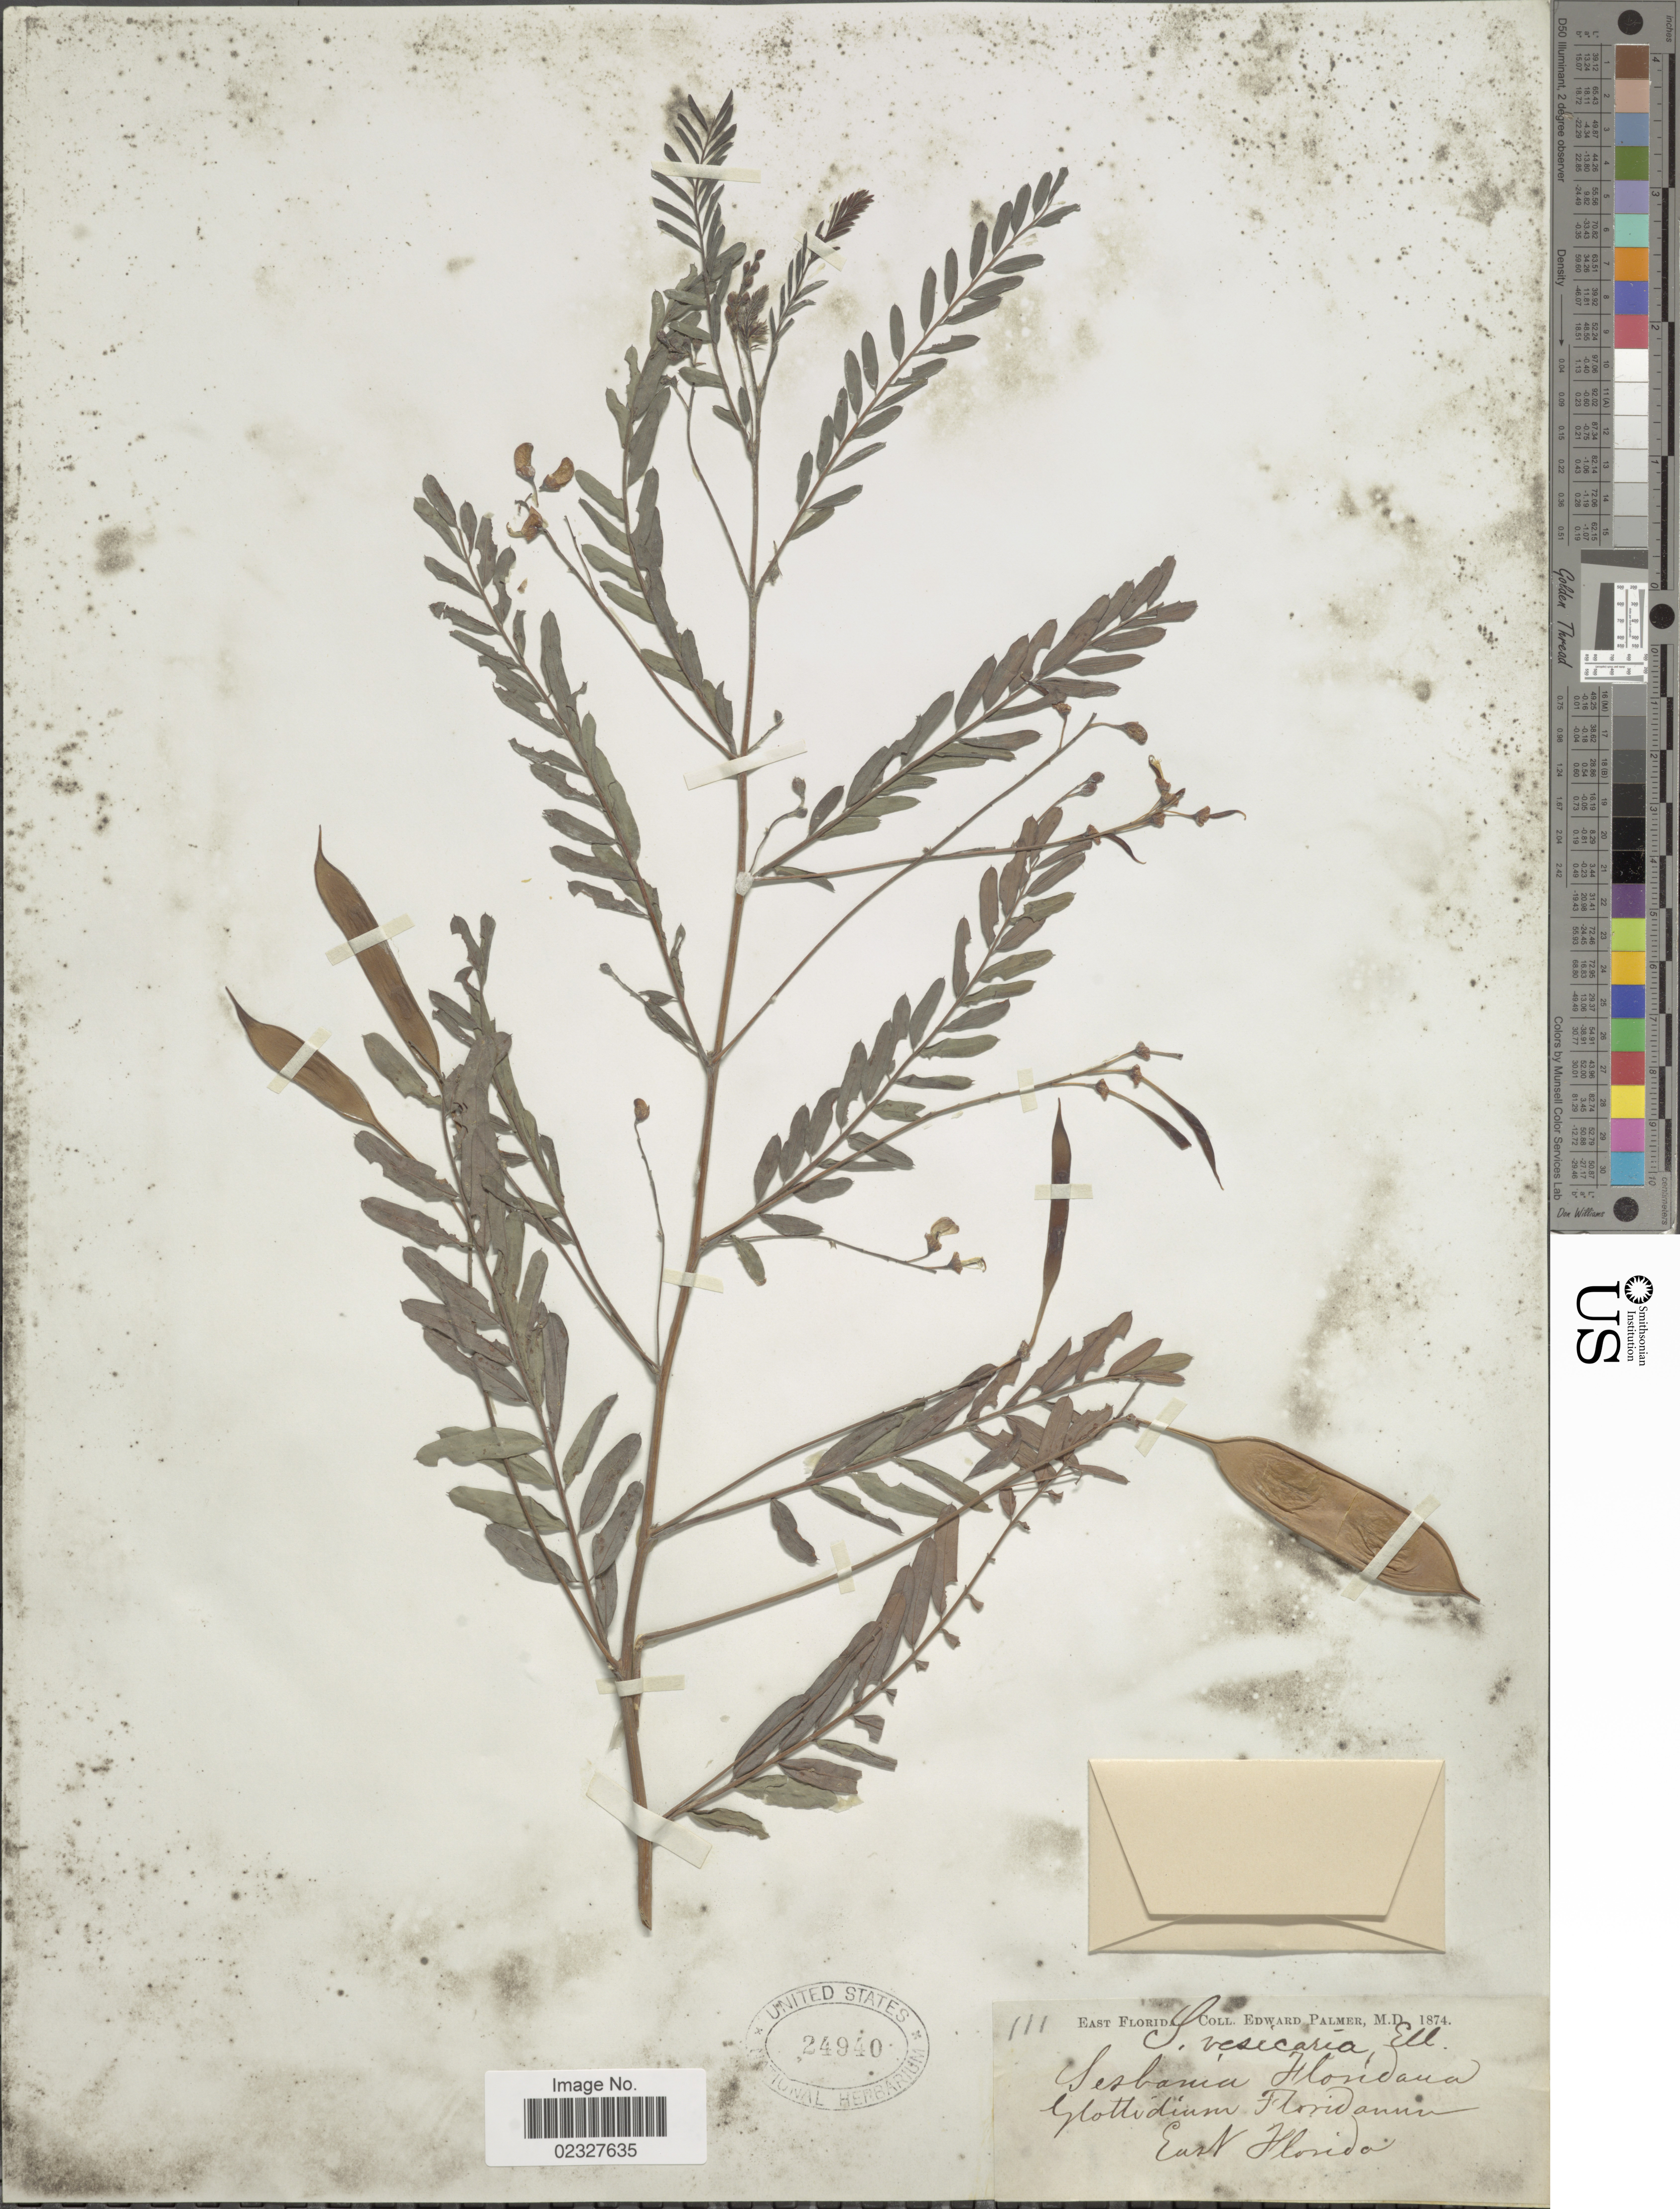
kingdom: Plantae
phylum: Tracheophyta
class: Magnoliopsida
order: Fabales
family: Fabaceae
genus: Sesbania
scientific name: Sesbania vesicaria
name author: (Jacq.) Elliott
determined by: Strong, Mark T., (BOT), Smithsonian Institution - National Museum of Natural History (UNITED STATES)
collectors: E. Palmer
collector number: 111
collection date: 1874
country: United States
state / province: Florida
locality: East Florida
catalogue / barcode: US 24940